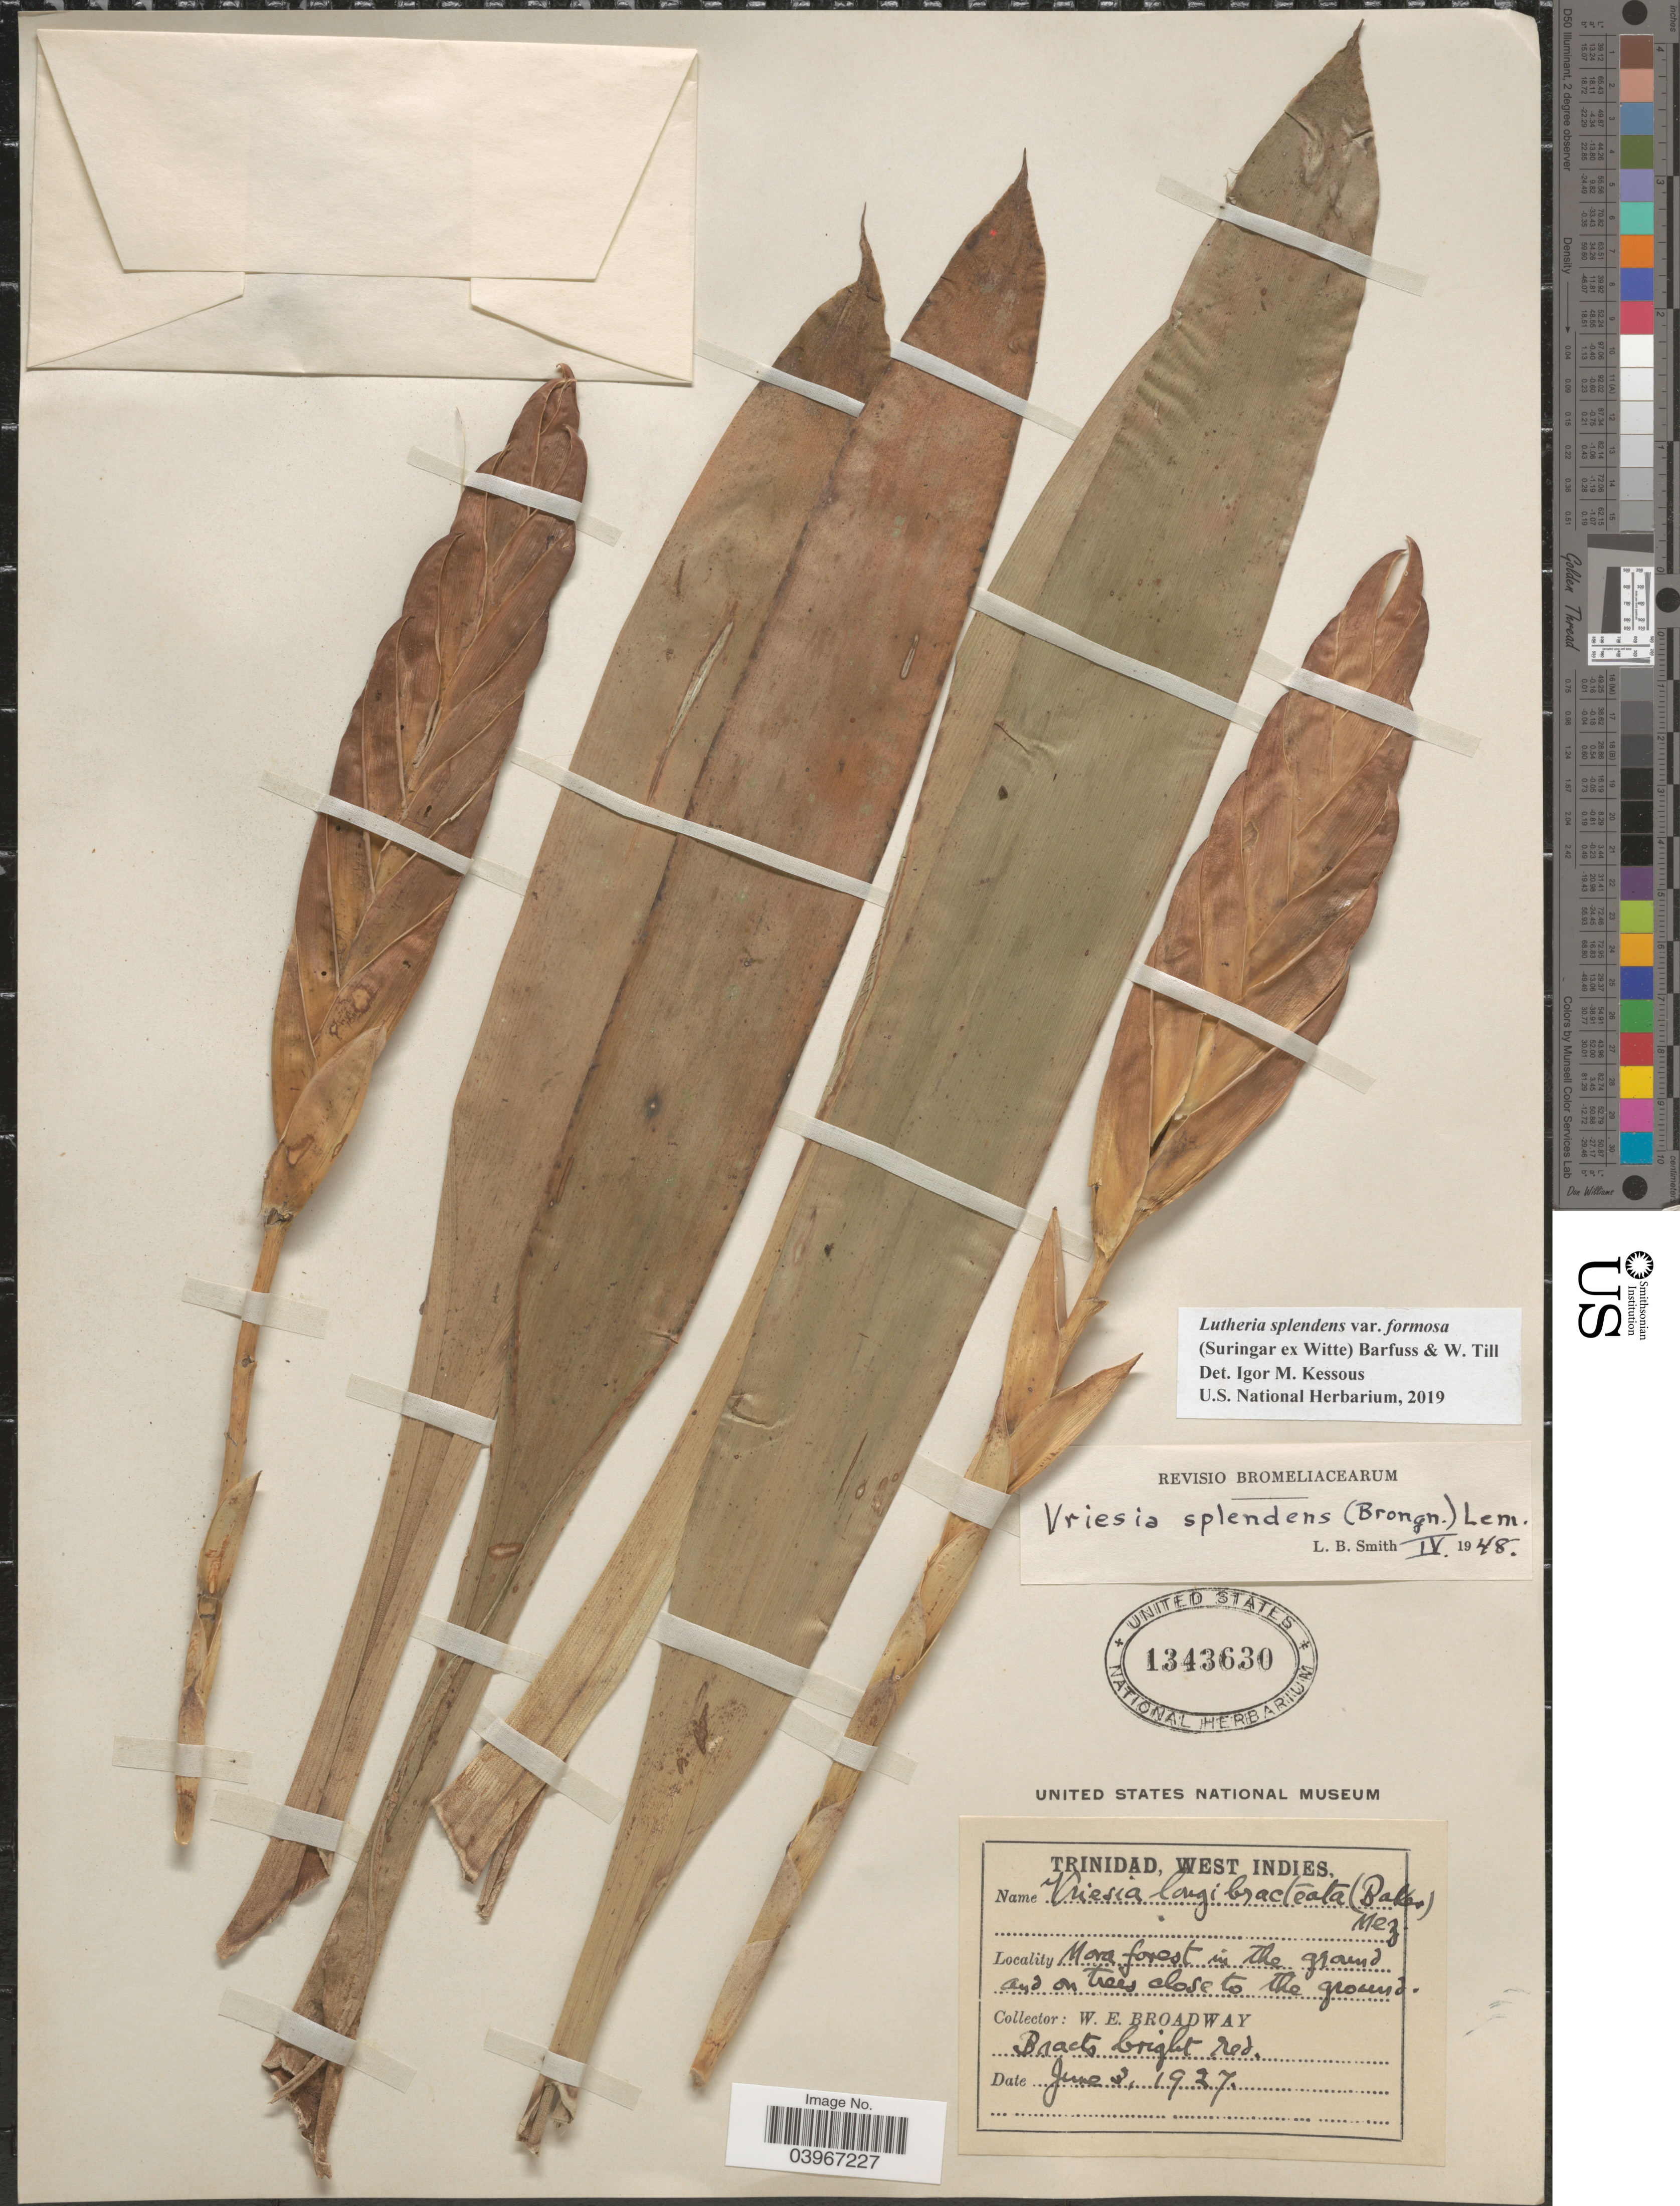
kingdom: Plantae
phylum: Tracheophyta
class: Liliopsida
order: Poales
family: Bromeliaceae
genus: Lutheria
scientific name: Lutheria splendens var. formosa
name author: (Suringar ex Witte) Barfuss & W. Till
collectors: W. E. Broadway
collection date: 1927-06-03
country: Trinidad and Tobago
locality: Trinidad, West Indies. Mora forest in the ground and on trees close to the ground.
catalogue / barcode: US 1343630